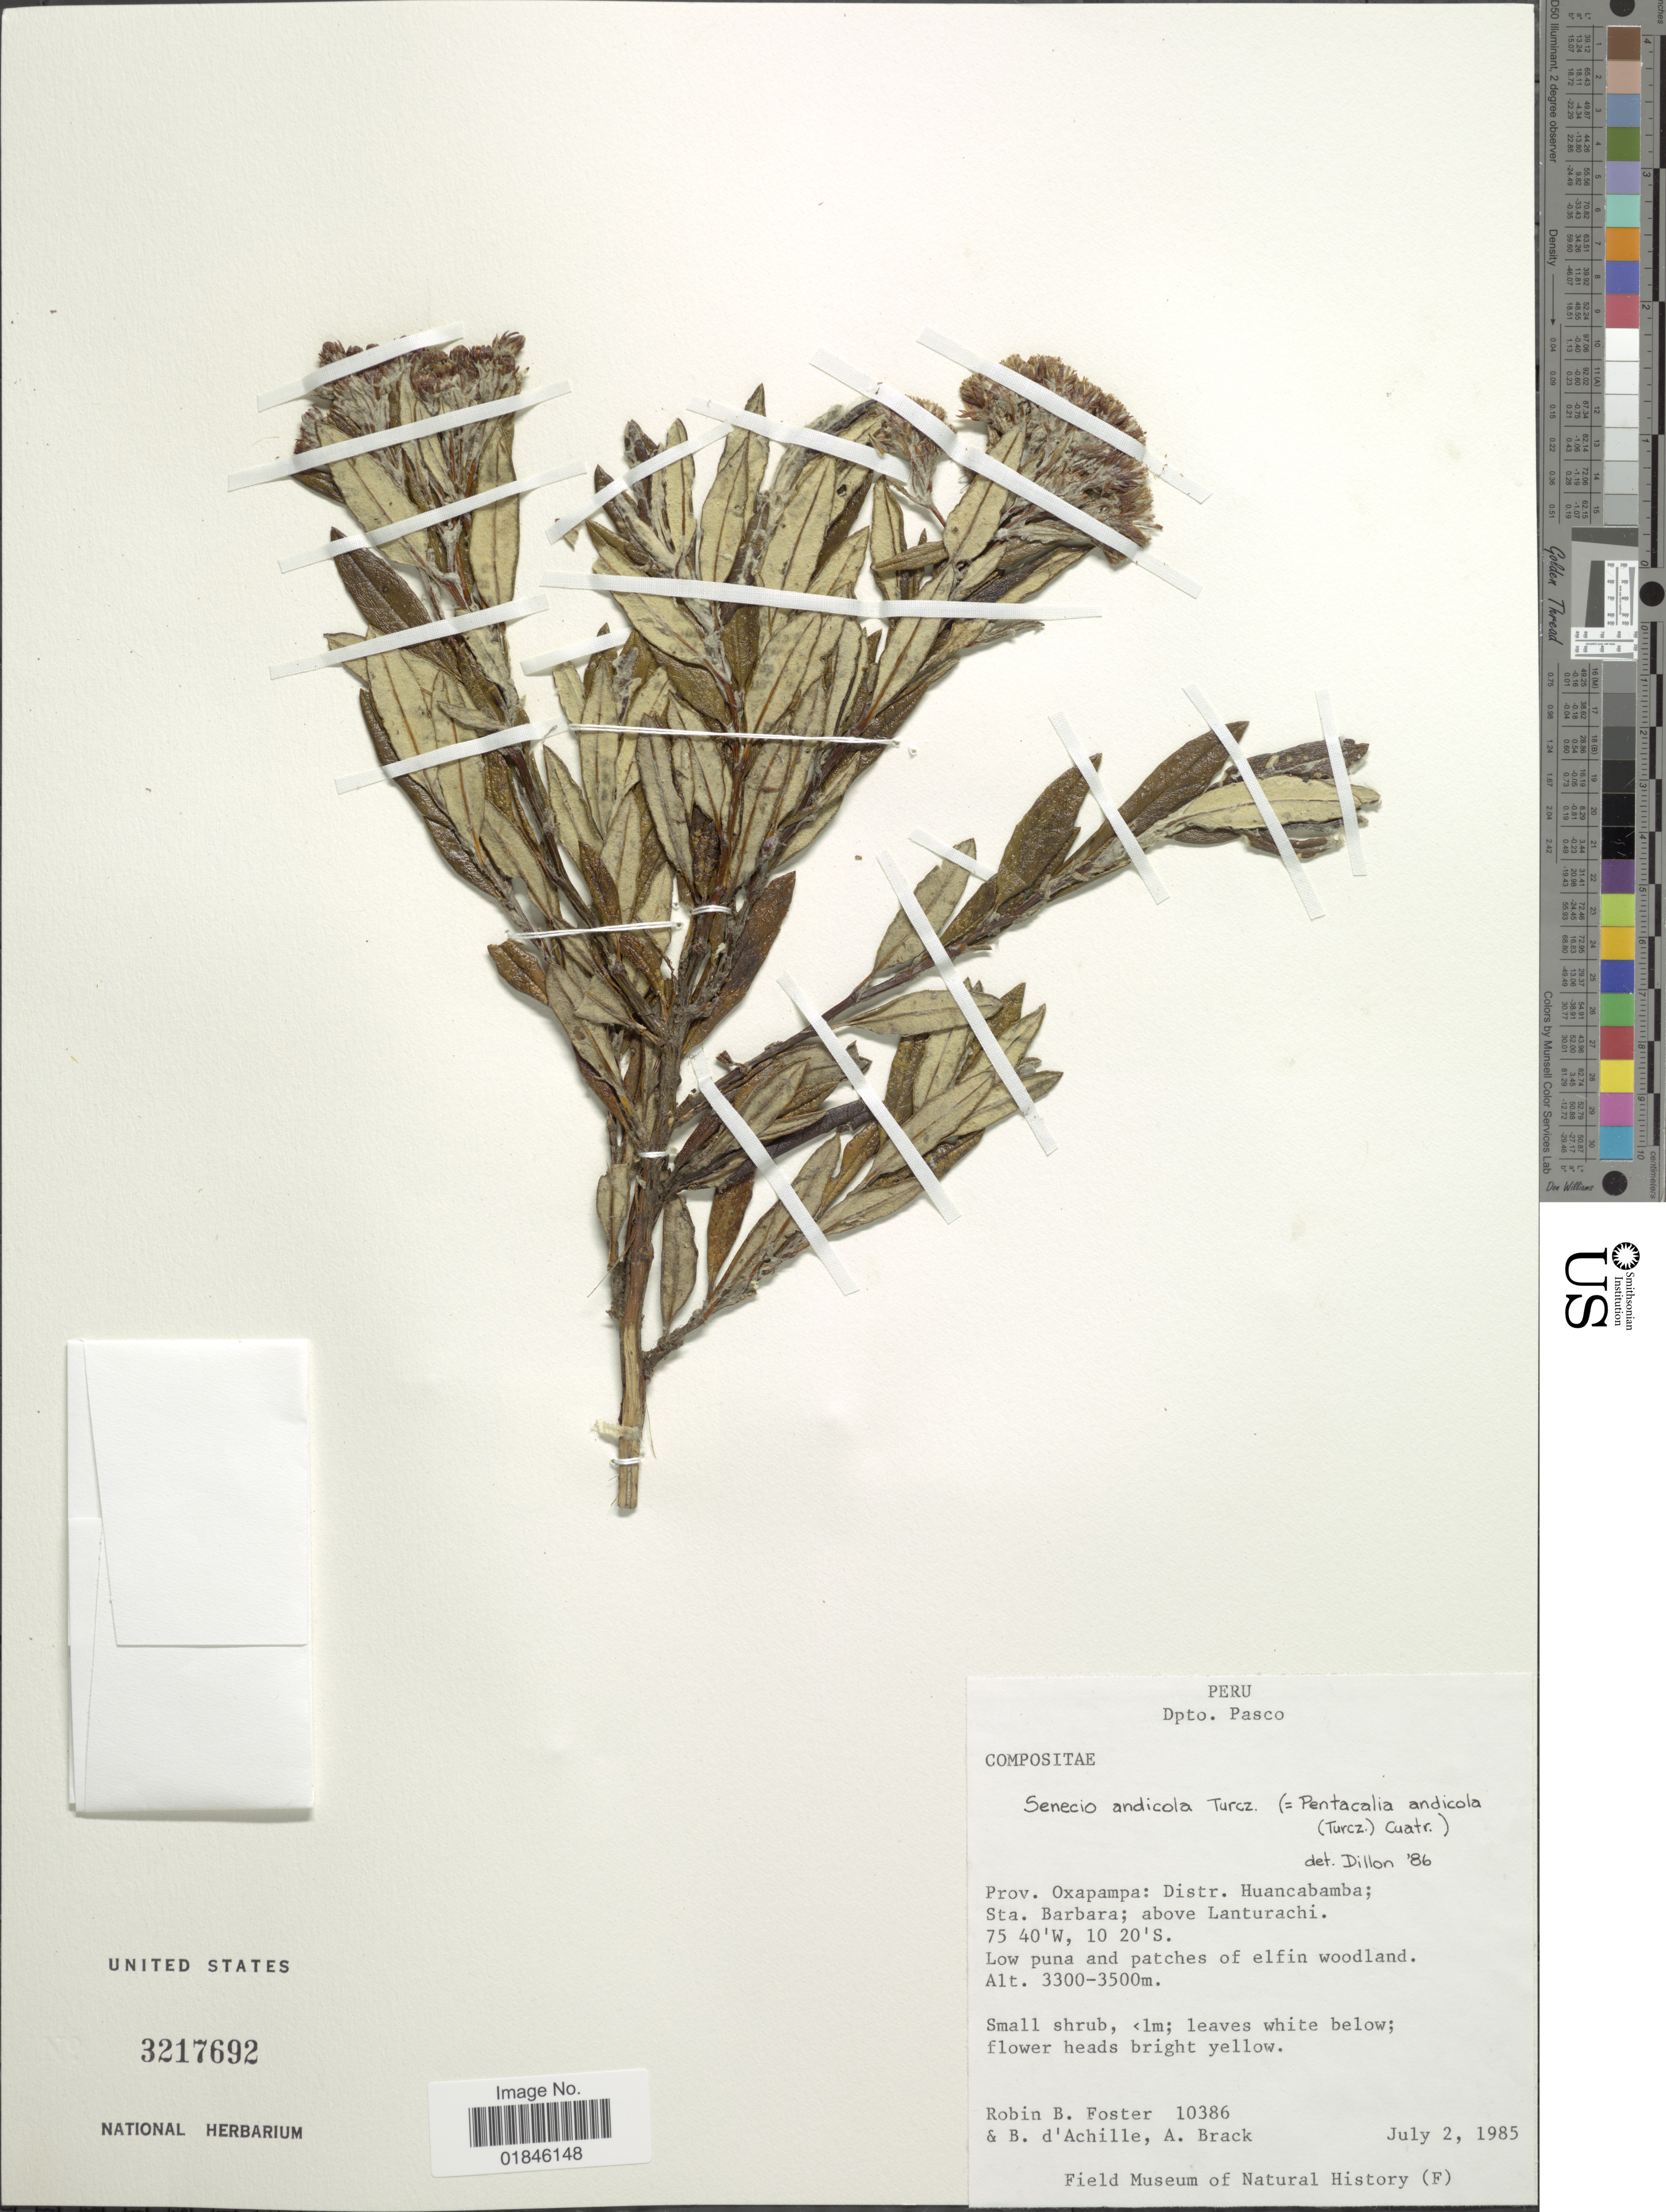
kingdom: Plantae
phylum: Tracheophyta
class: Magnoliopsida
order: Asterales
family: Asteraceae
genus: Pentacalia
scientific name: Pentacalia andicola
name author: (Turcz.) Cuatrec.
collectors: R. B. Foster, B. d'Achille & A. Brack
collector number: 10386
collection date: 1985-07-02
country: Peru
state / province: Pasco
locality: Dpto. Pasco. Prov. Oxapampa: Distr. Huancabamba; Sta. Barbara; above Lanturachi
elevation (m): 3300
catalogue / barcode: US 3217692